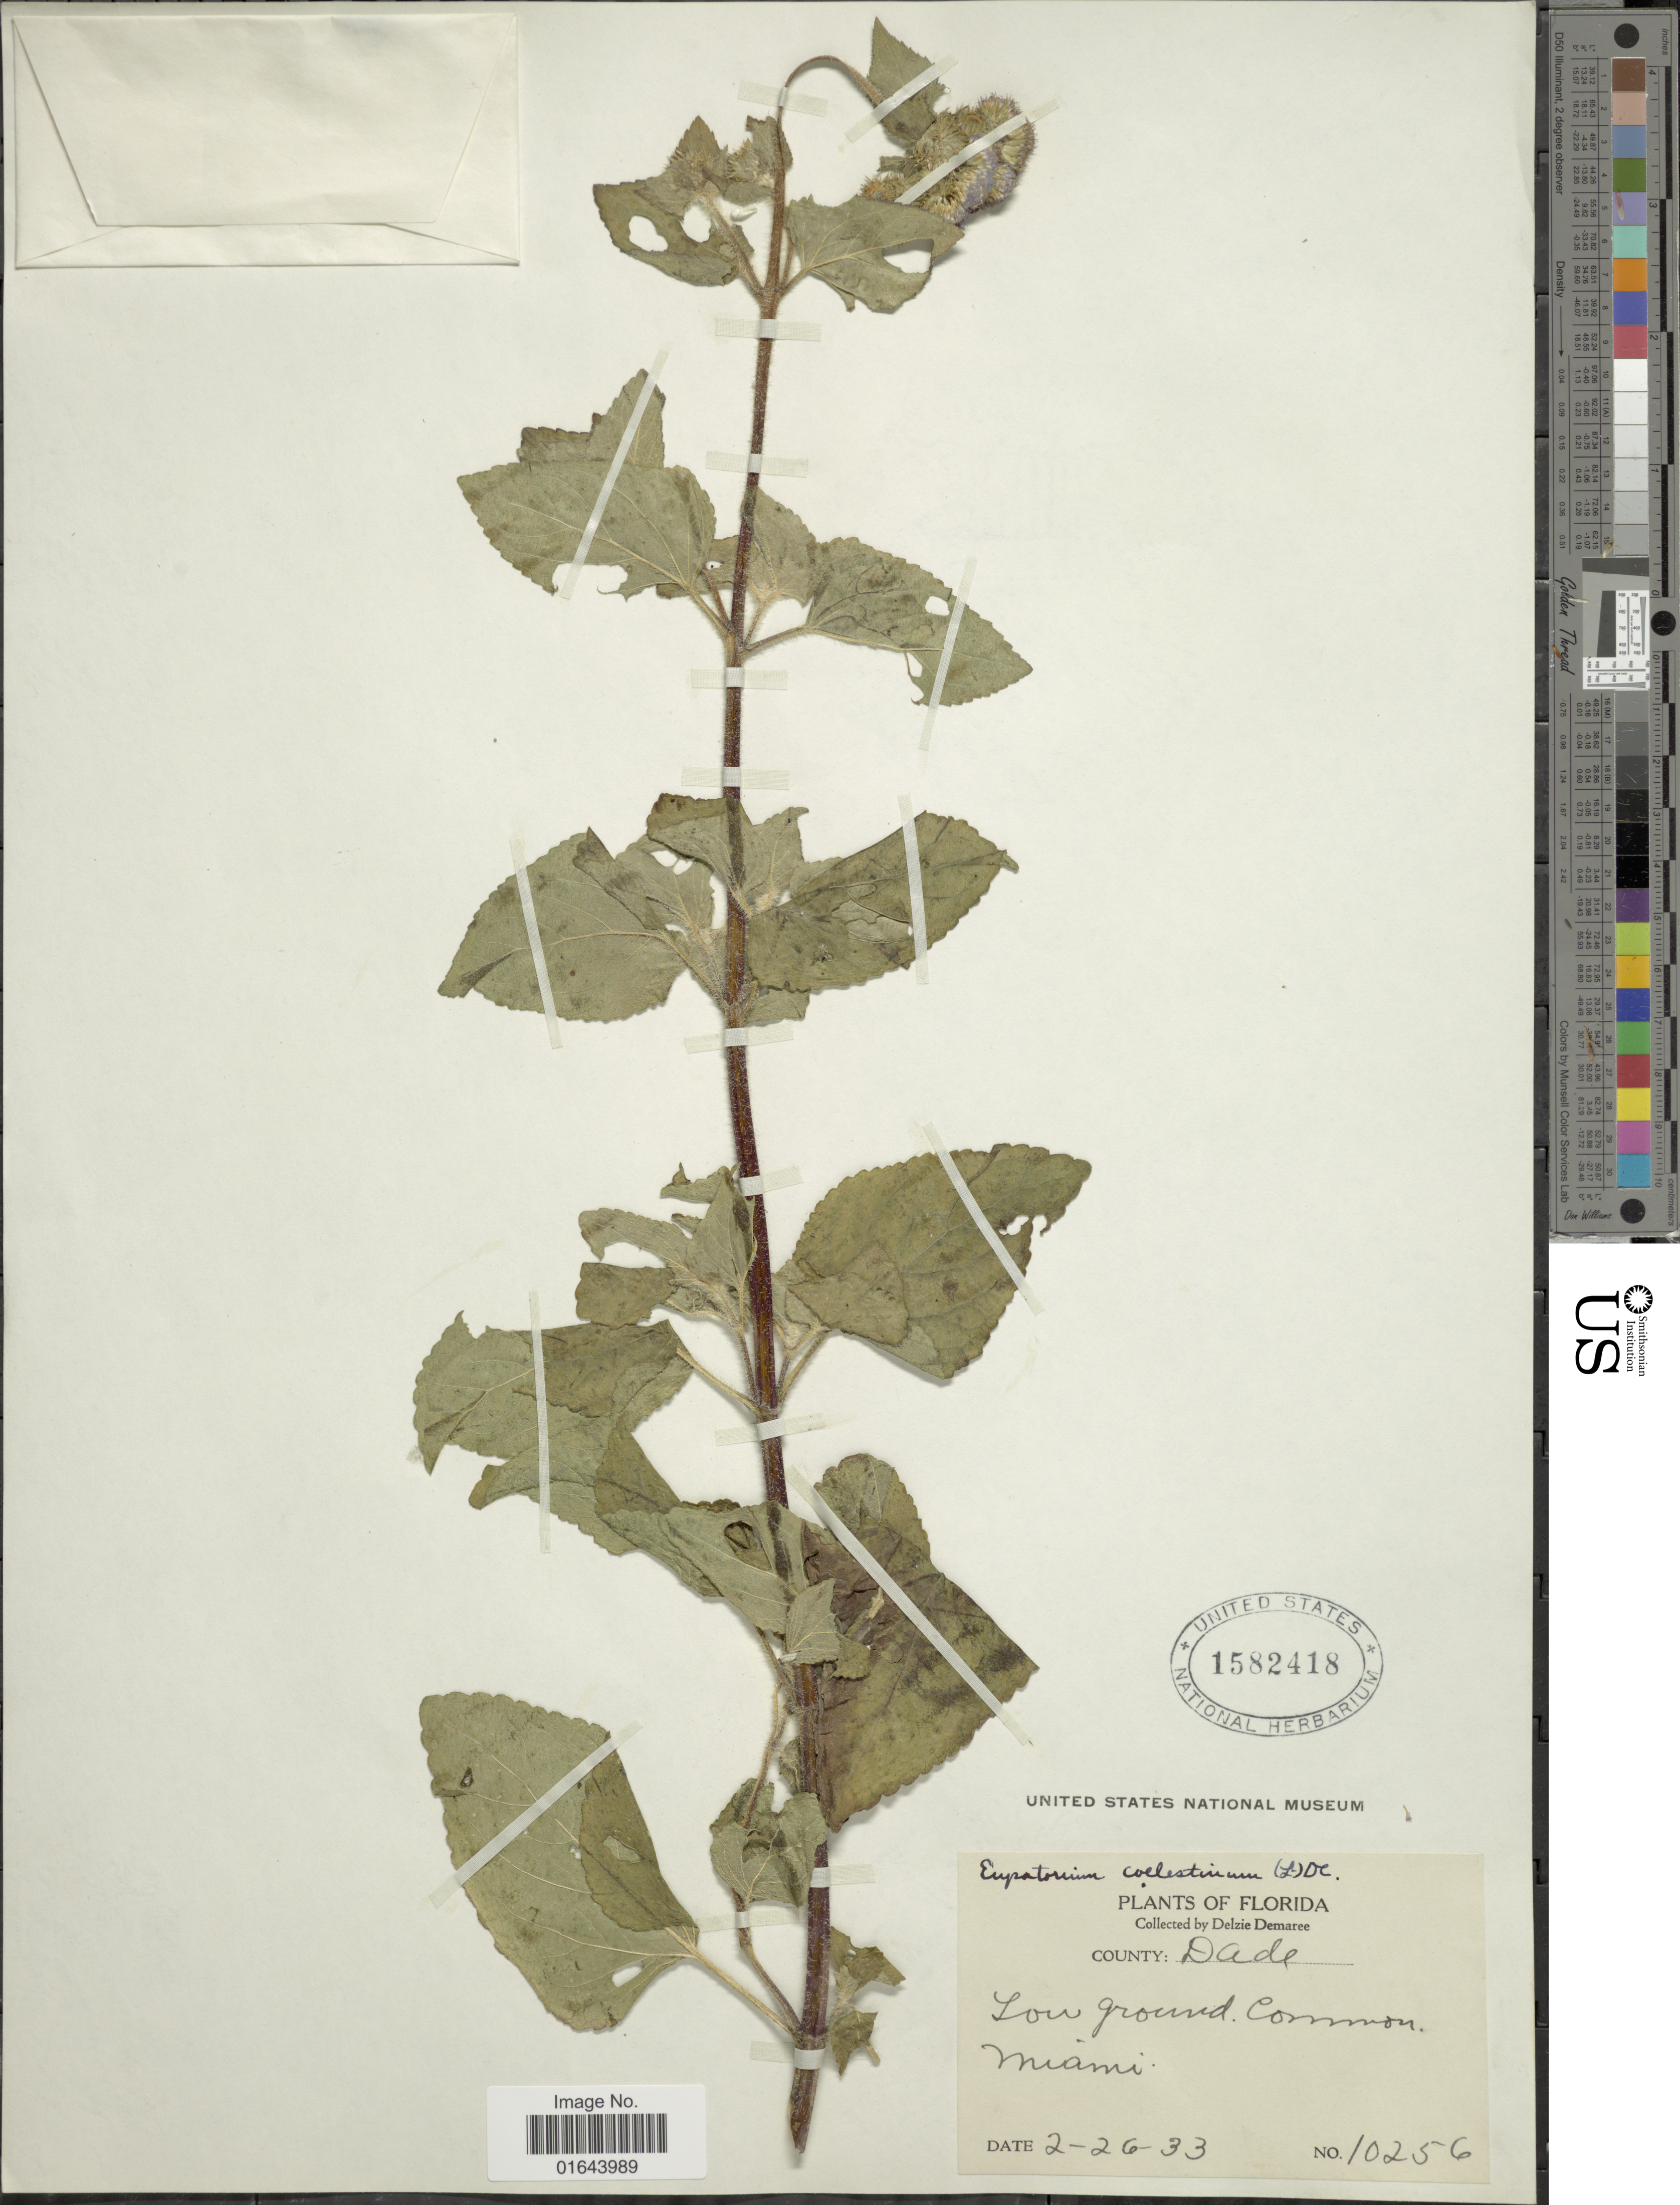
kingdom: Plantae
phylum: Tracheophyta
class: Magnoliopsida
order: Asterales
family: Asteraceae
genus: Conoclinium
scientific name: Conoclinium coelestinum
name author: (L.) DC.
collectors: D. Demaree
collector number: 10256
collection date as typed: Transcribed d/m/y: 26/2/33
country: United States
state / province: Florida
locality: Low ground. Common. Miami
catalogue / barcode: US 1582418